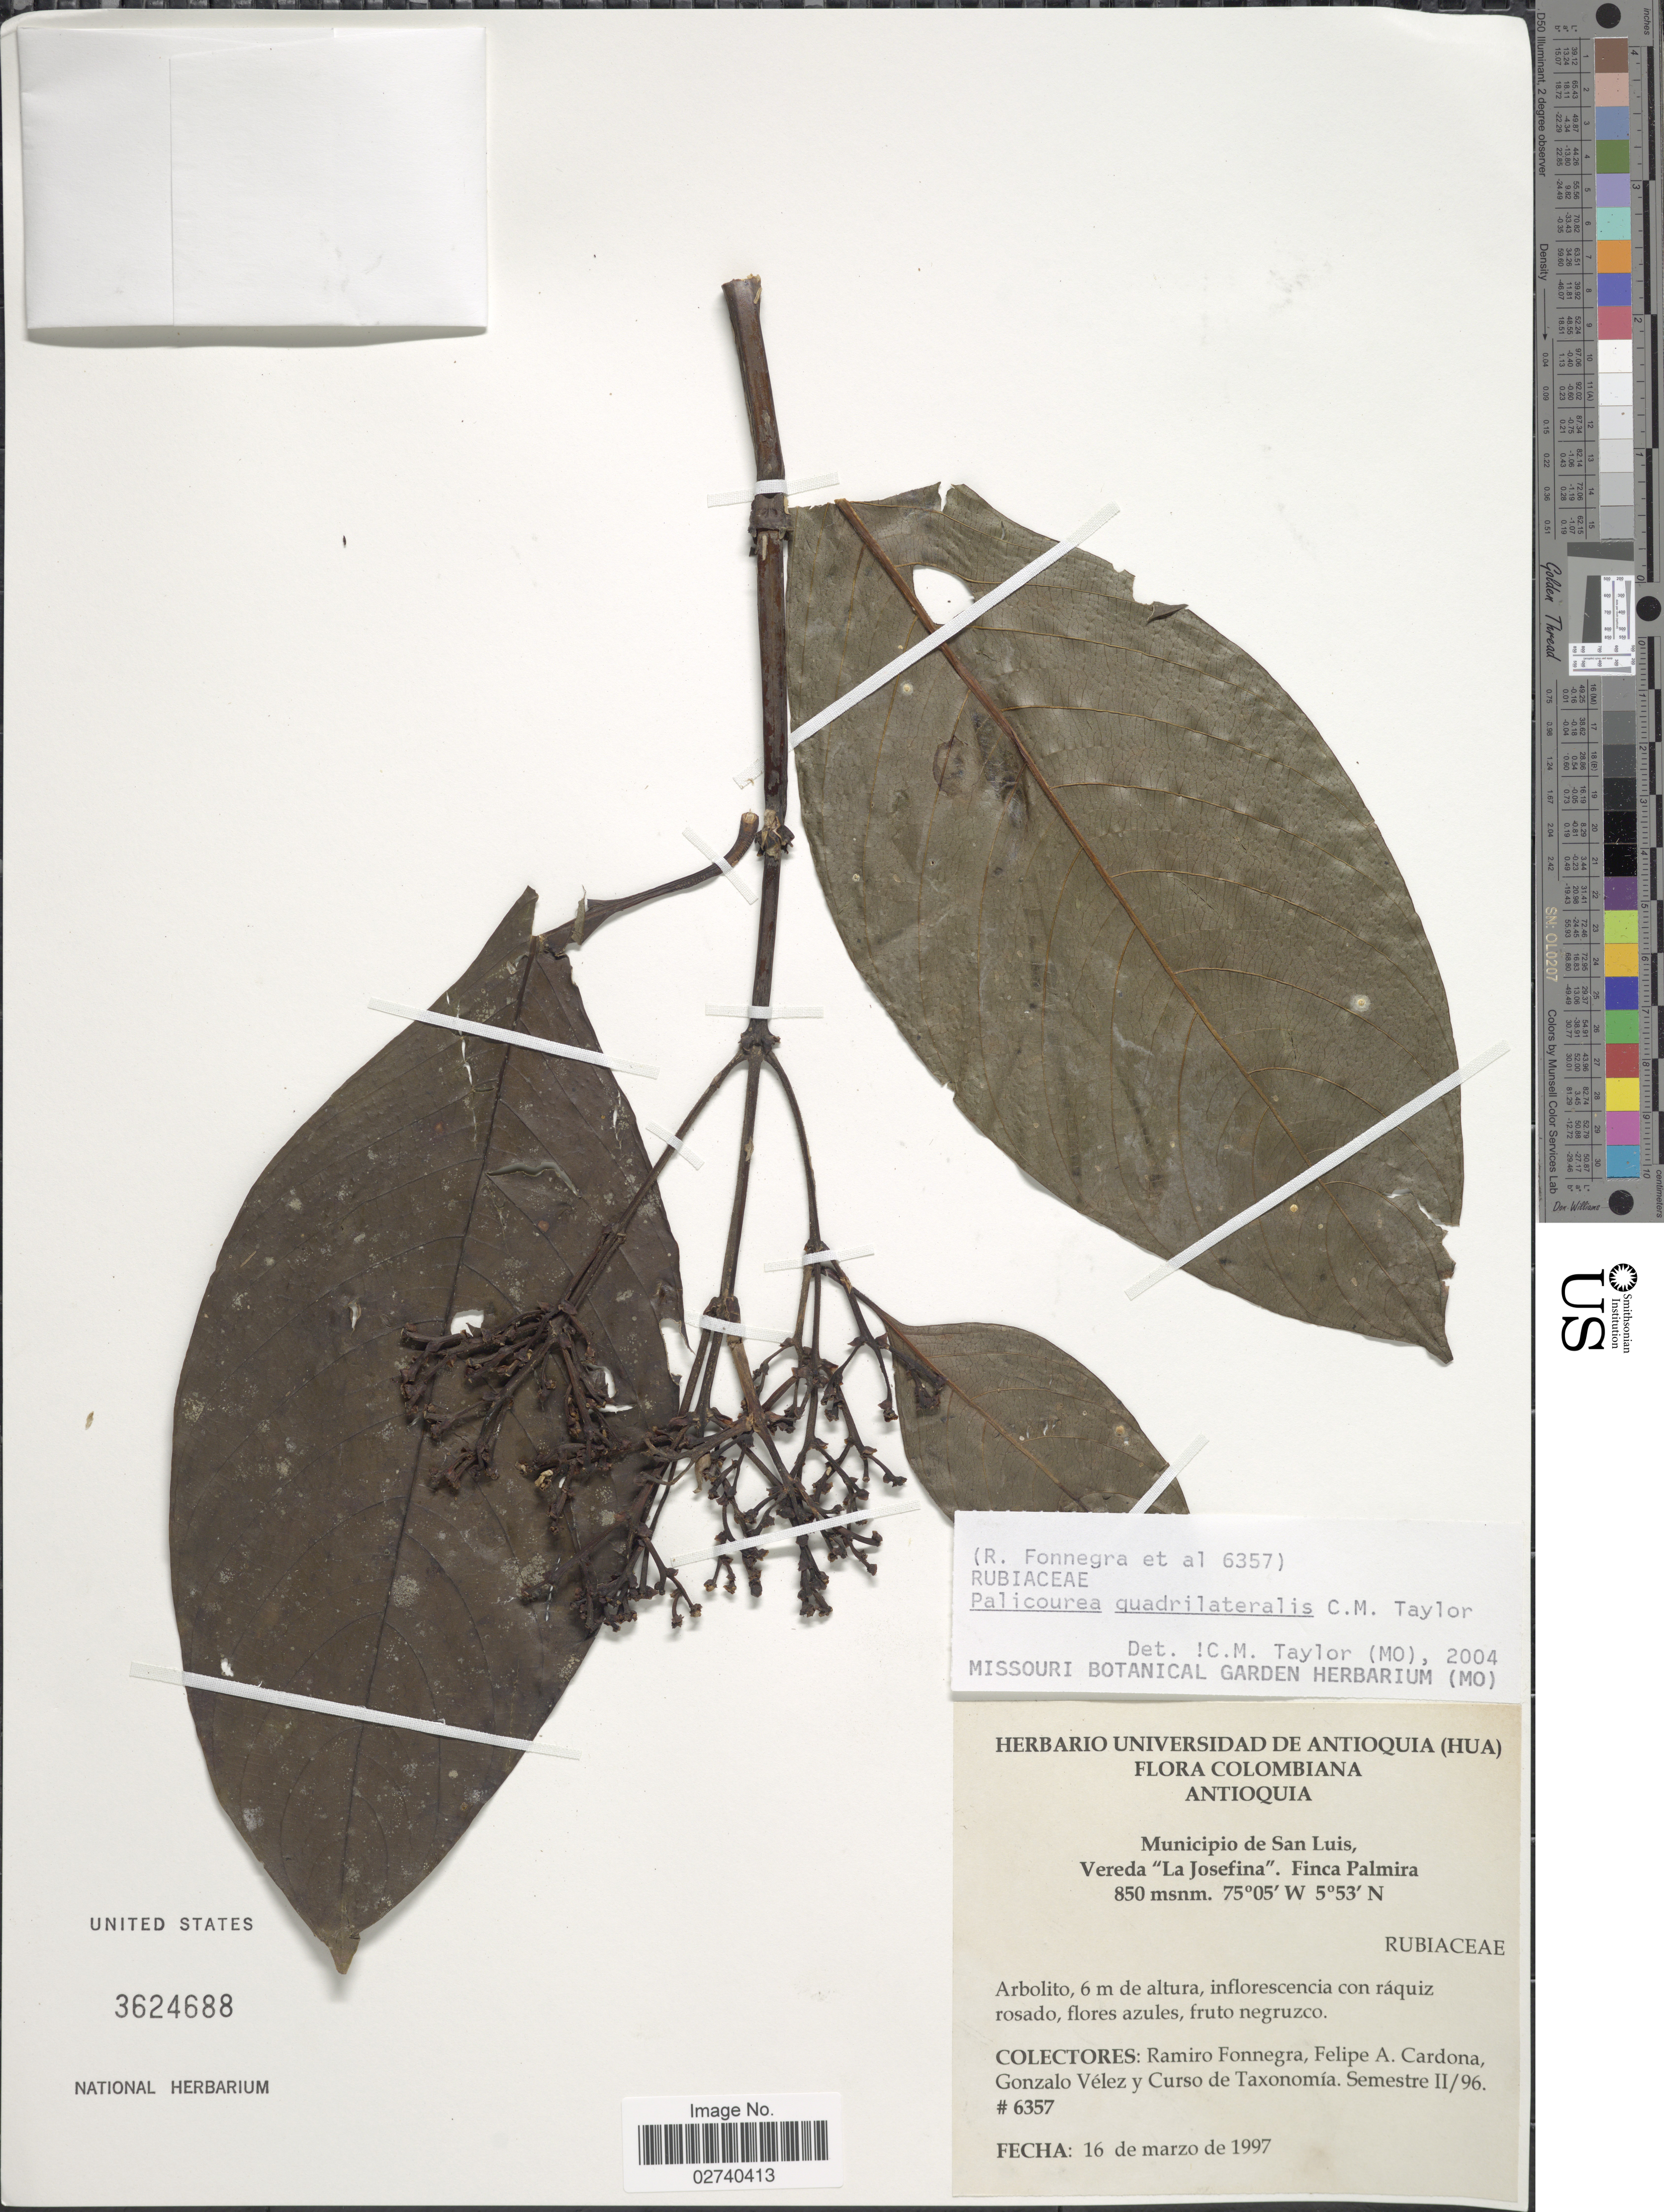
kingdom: Plantae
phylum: Tracheophyta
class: Magnoliopsida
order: Gentianales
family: Rubiaceae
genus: Palicourea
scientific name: Palicourea quadrilateralis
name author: C.M. Taylor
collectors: R. Fonnegra, F. Cardona, G. Velez & Curso de Taxonomia. Semestre II/96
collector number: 6357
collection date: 1997-03-16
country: Colombia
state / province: Antioquia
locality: Municipio de San Luis, Vereda "La Josefina". Finca Palmira.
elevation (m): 850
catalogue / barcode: US 3624688